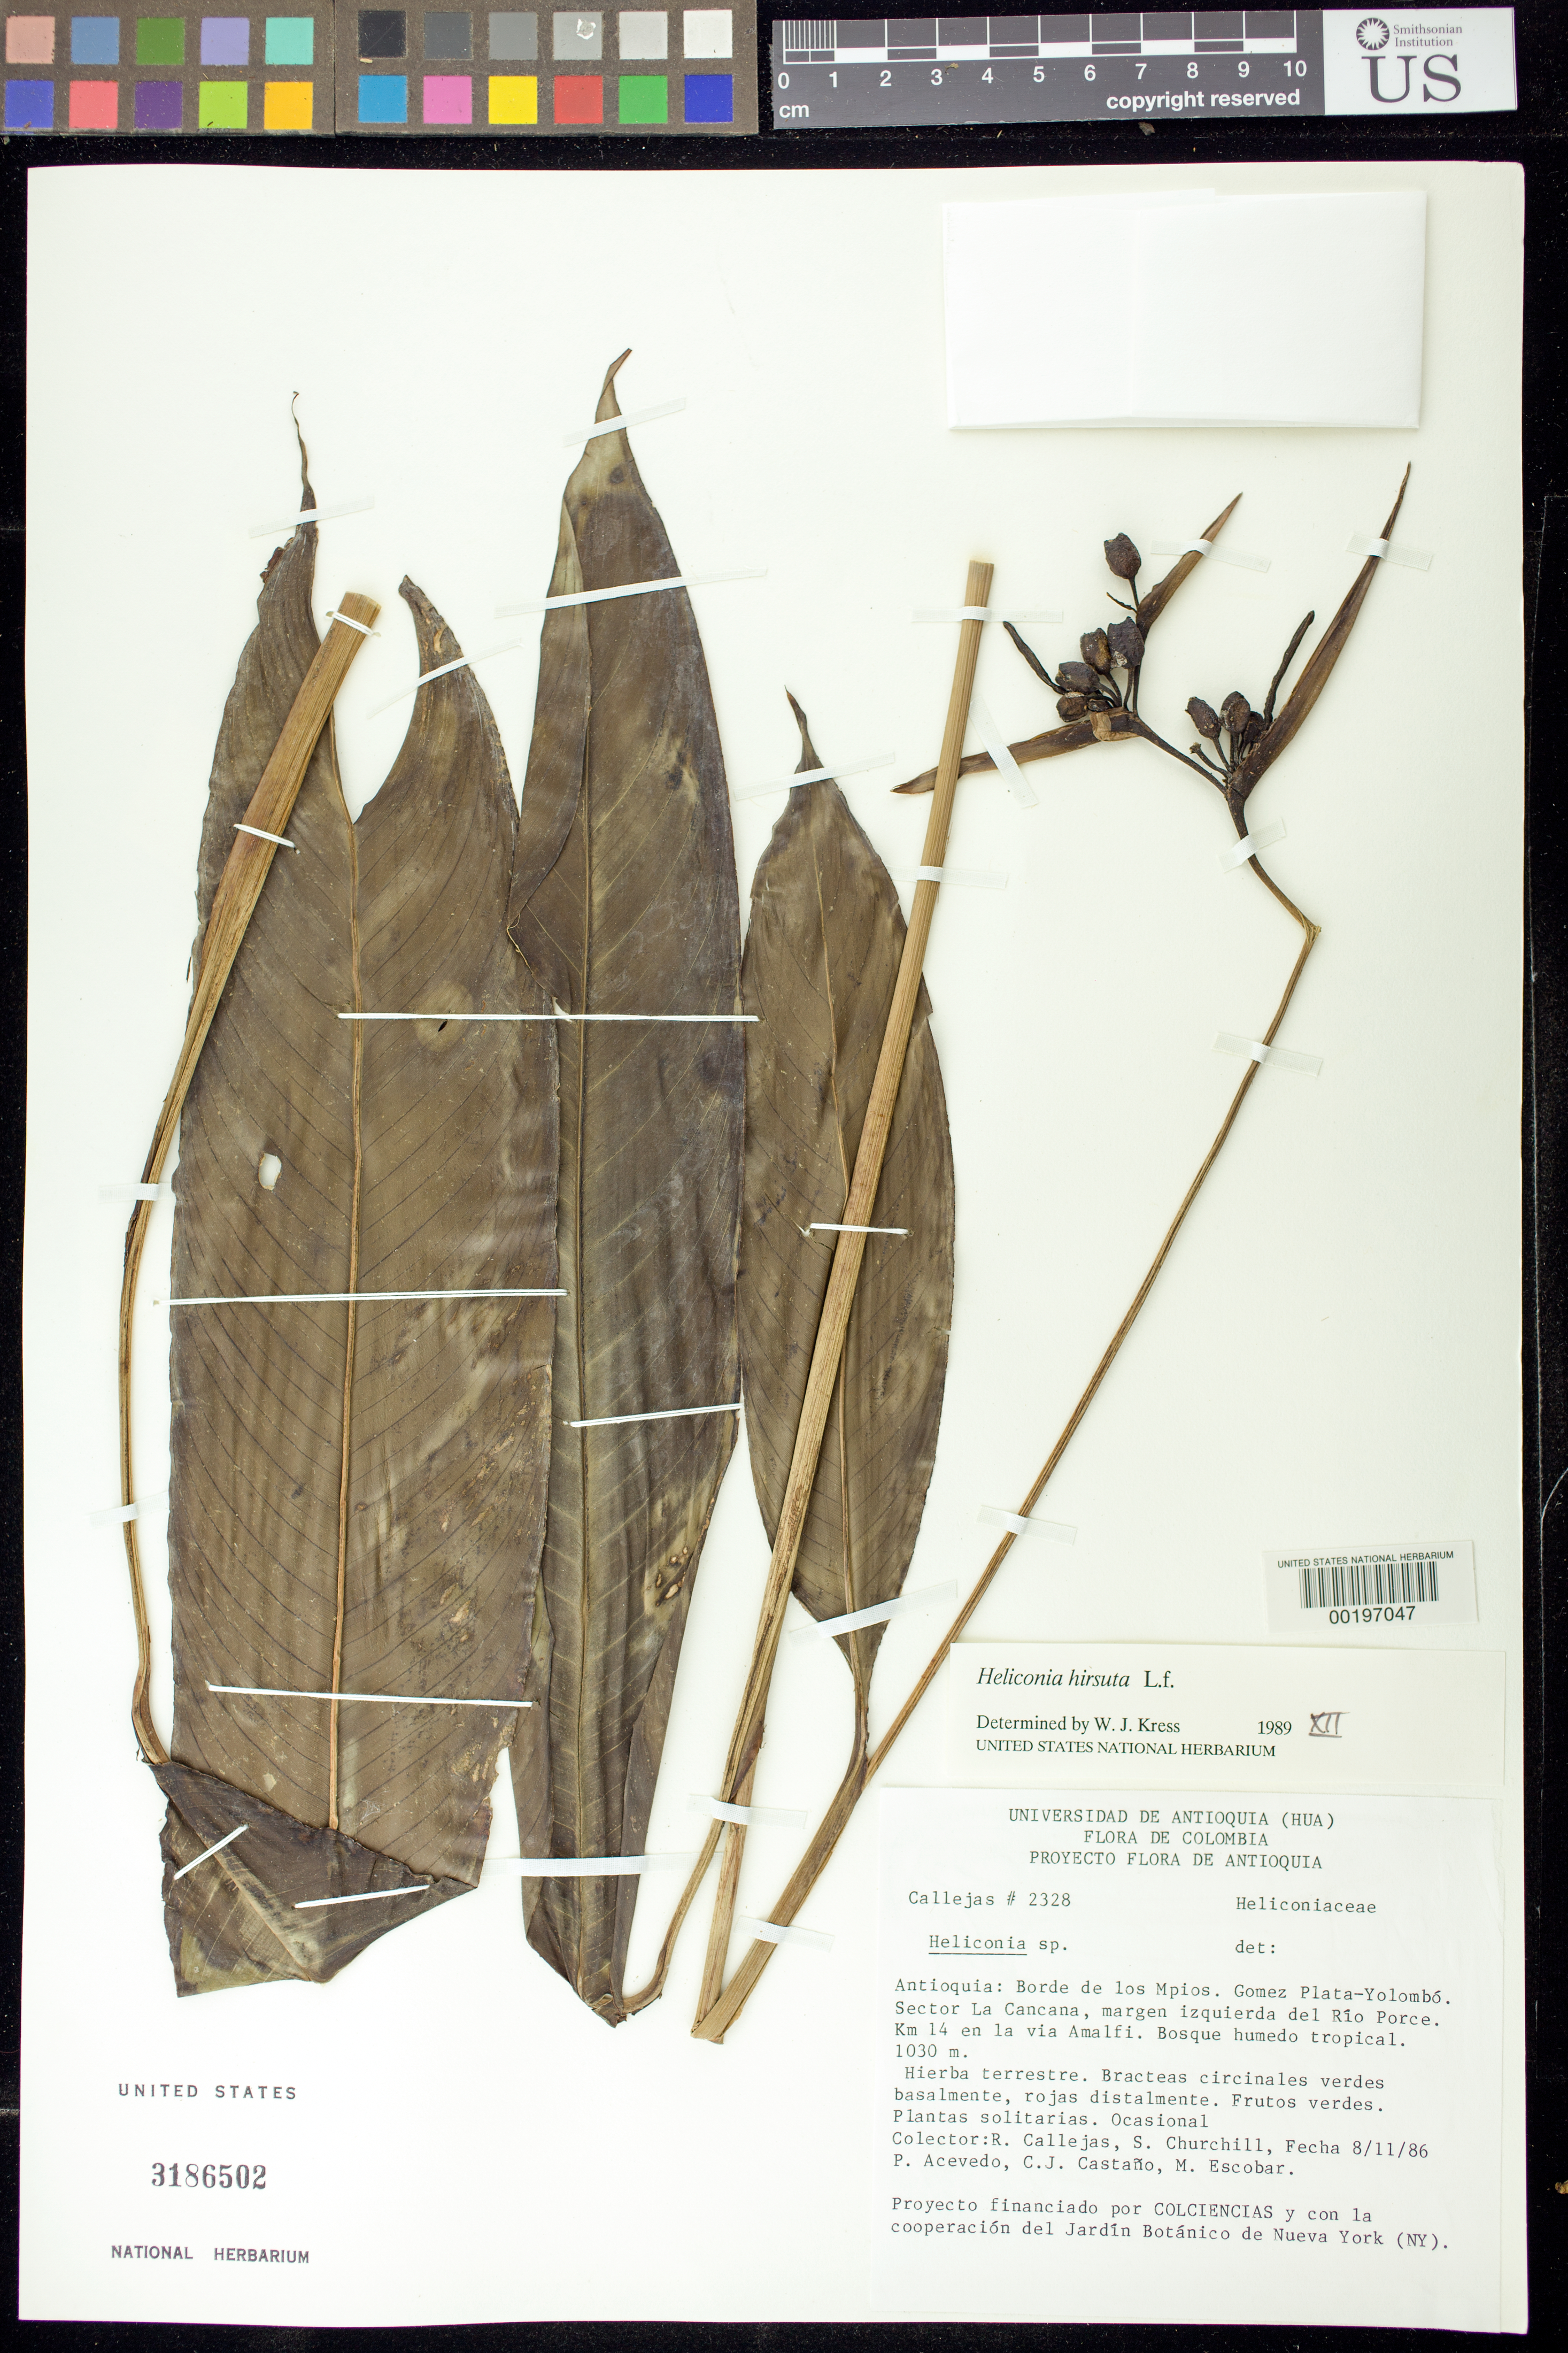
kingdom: Plantae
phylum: Tracheophyta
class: Liliopsida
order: Zingiberales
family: Heliconiaceae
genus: Heliconia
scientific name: Heliconia hirsuta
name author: L. f.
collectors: R. Callejas, S. Churchill, P. Acevedo-Rodr., C. Castano & M. Escobar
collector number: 2328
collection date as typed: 08 Nov 1986 or 11 Aug 1986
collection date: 1986-08-11 or 1986-11-08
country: Colombia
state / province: Antioquia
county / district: Gómez Plata / Yolombó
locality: Border of Muns. Gómez Plata and Yolombó, sector la CanCana, left bank of Rio Porce, km 14 on Amalfi road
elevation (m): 1030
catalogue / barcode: US 3186502